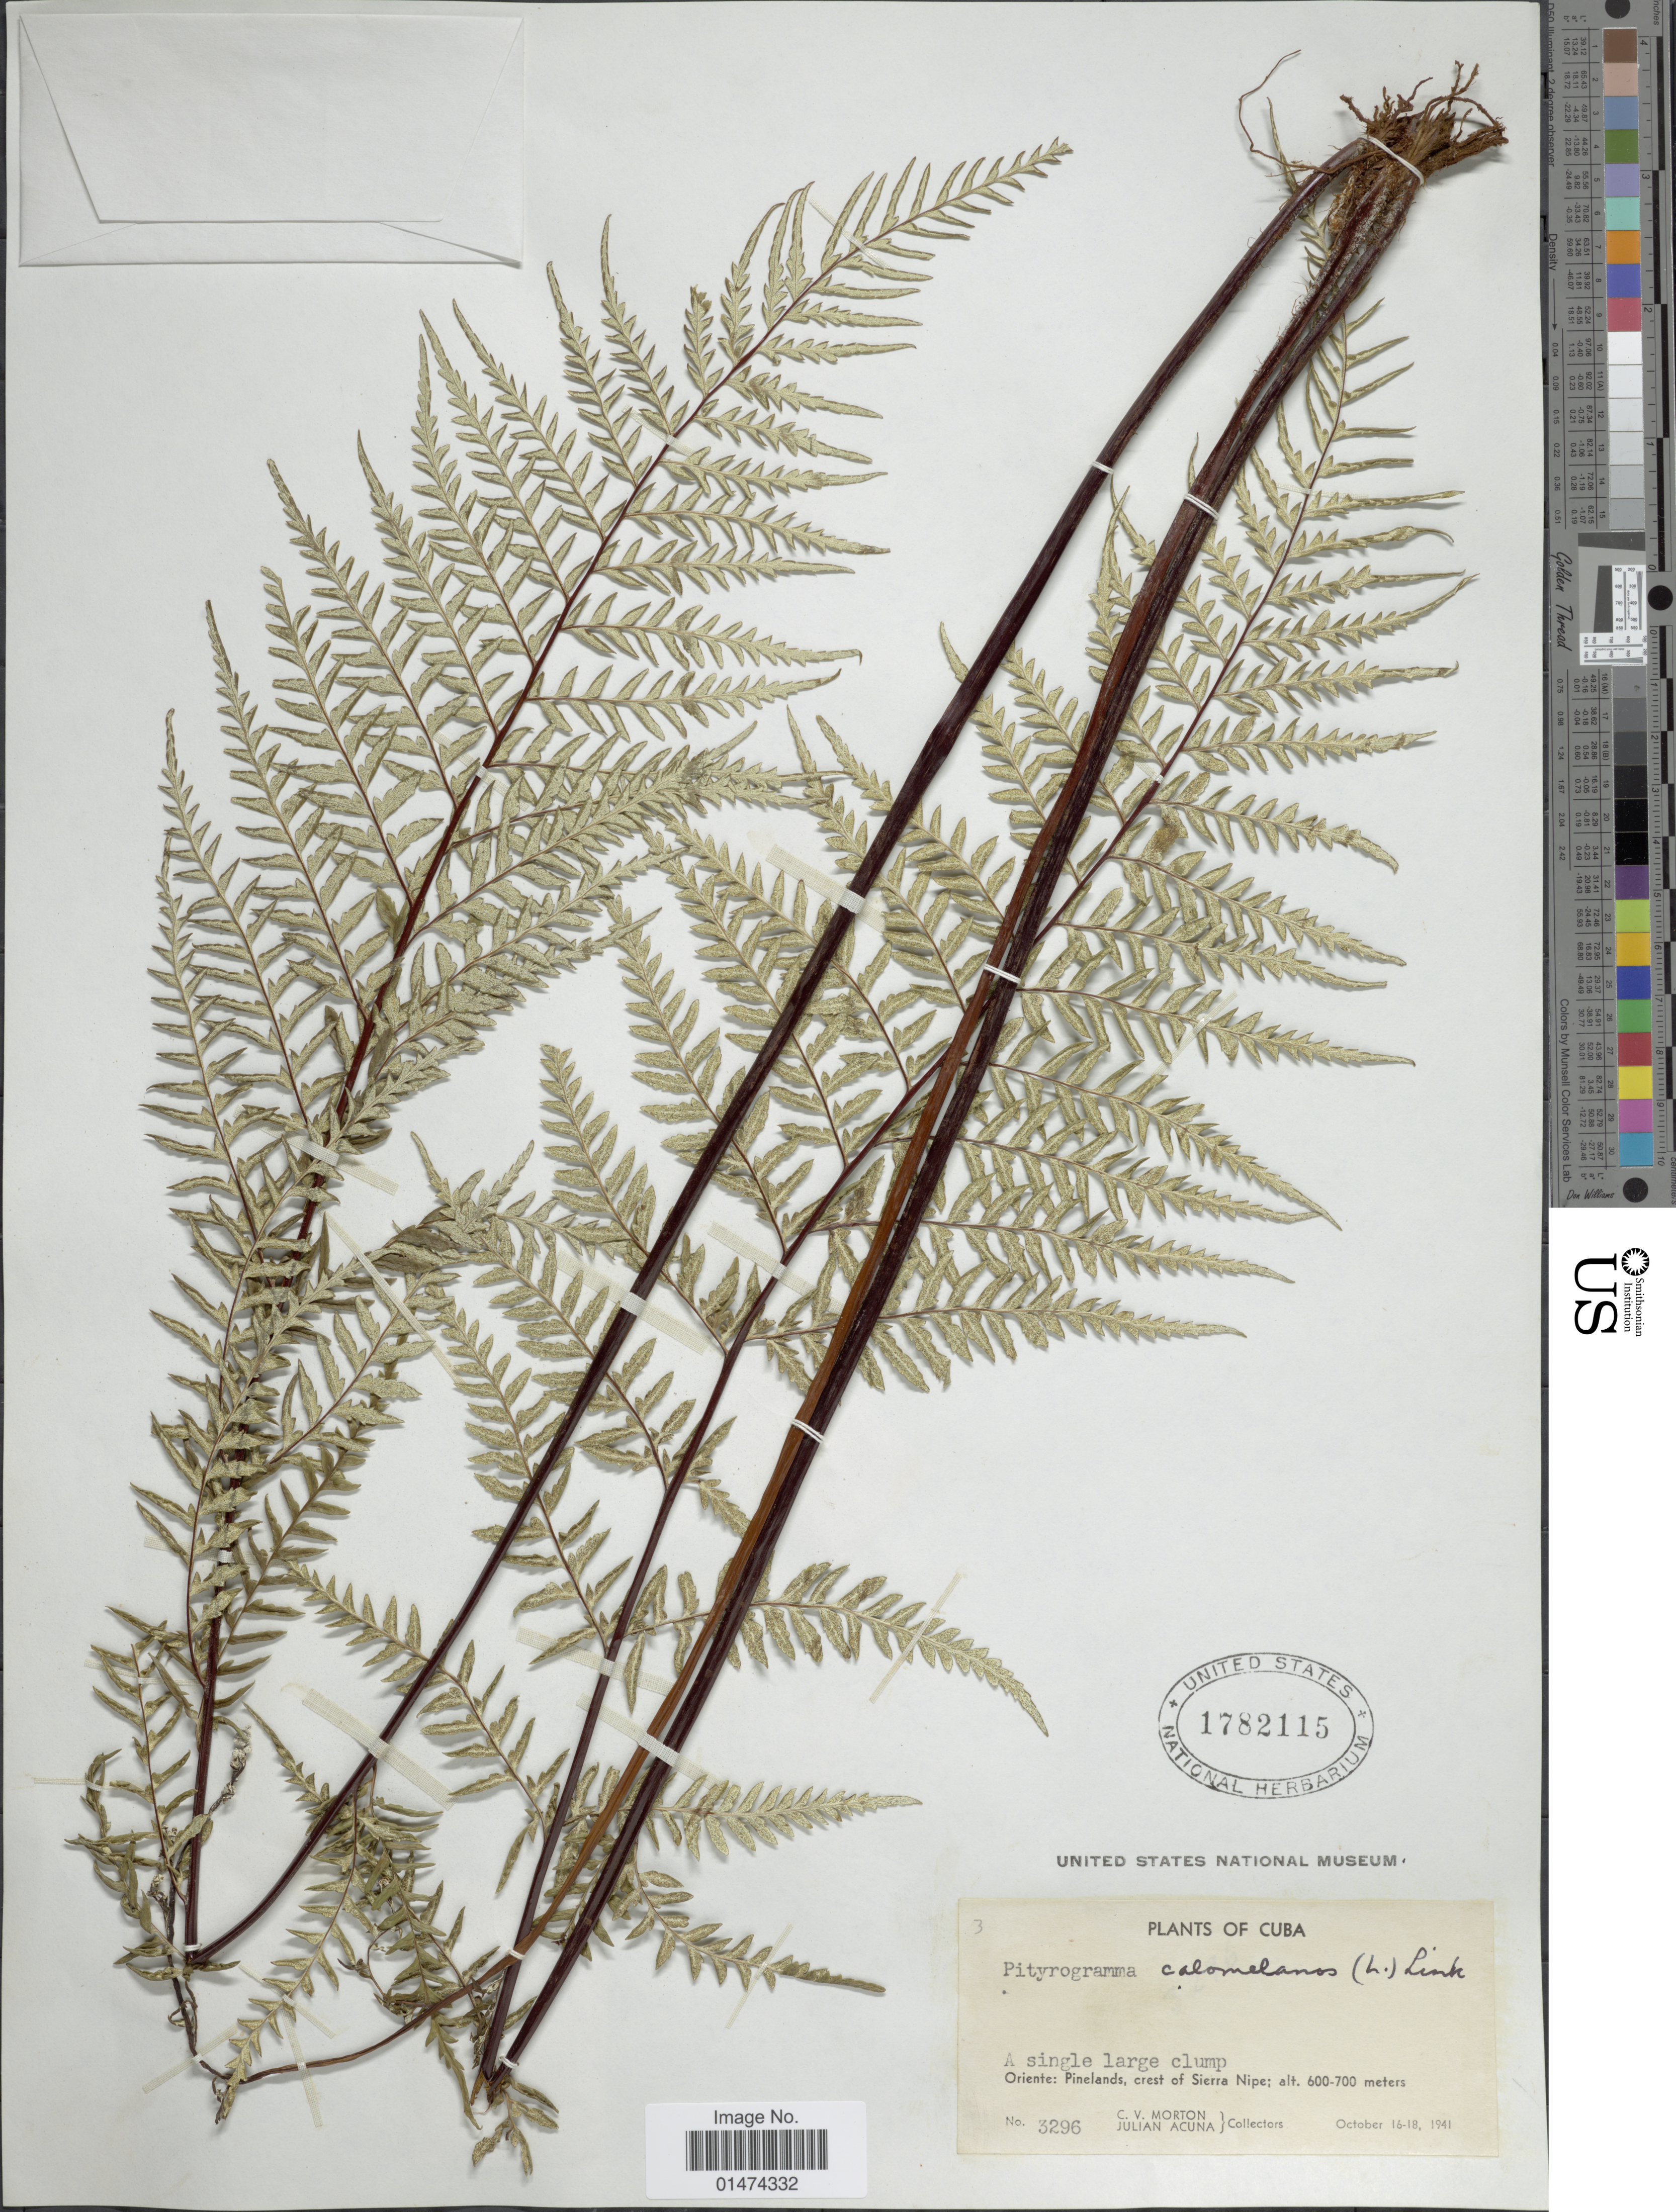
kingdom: Plantae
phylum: Tracheophyta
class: Polypodiopsida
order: Polypodiales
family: Pteridaceae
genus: Pityrogramma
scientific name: Pityrogramma calomelanos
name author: (L.) Link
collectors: C. V. Morton & J. B. Acuña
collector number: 3296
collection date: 1941-10-16/1941-10-18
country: Cuba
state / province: Oriente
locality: Pinelands, crest of Sierra Nipe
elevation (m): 600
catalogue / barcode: US 1782115